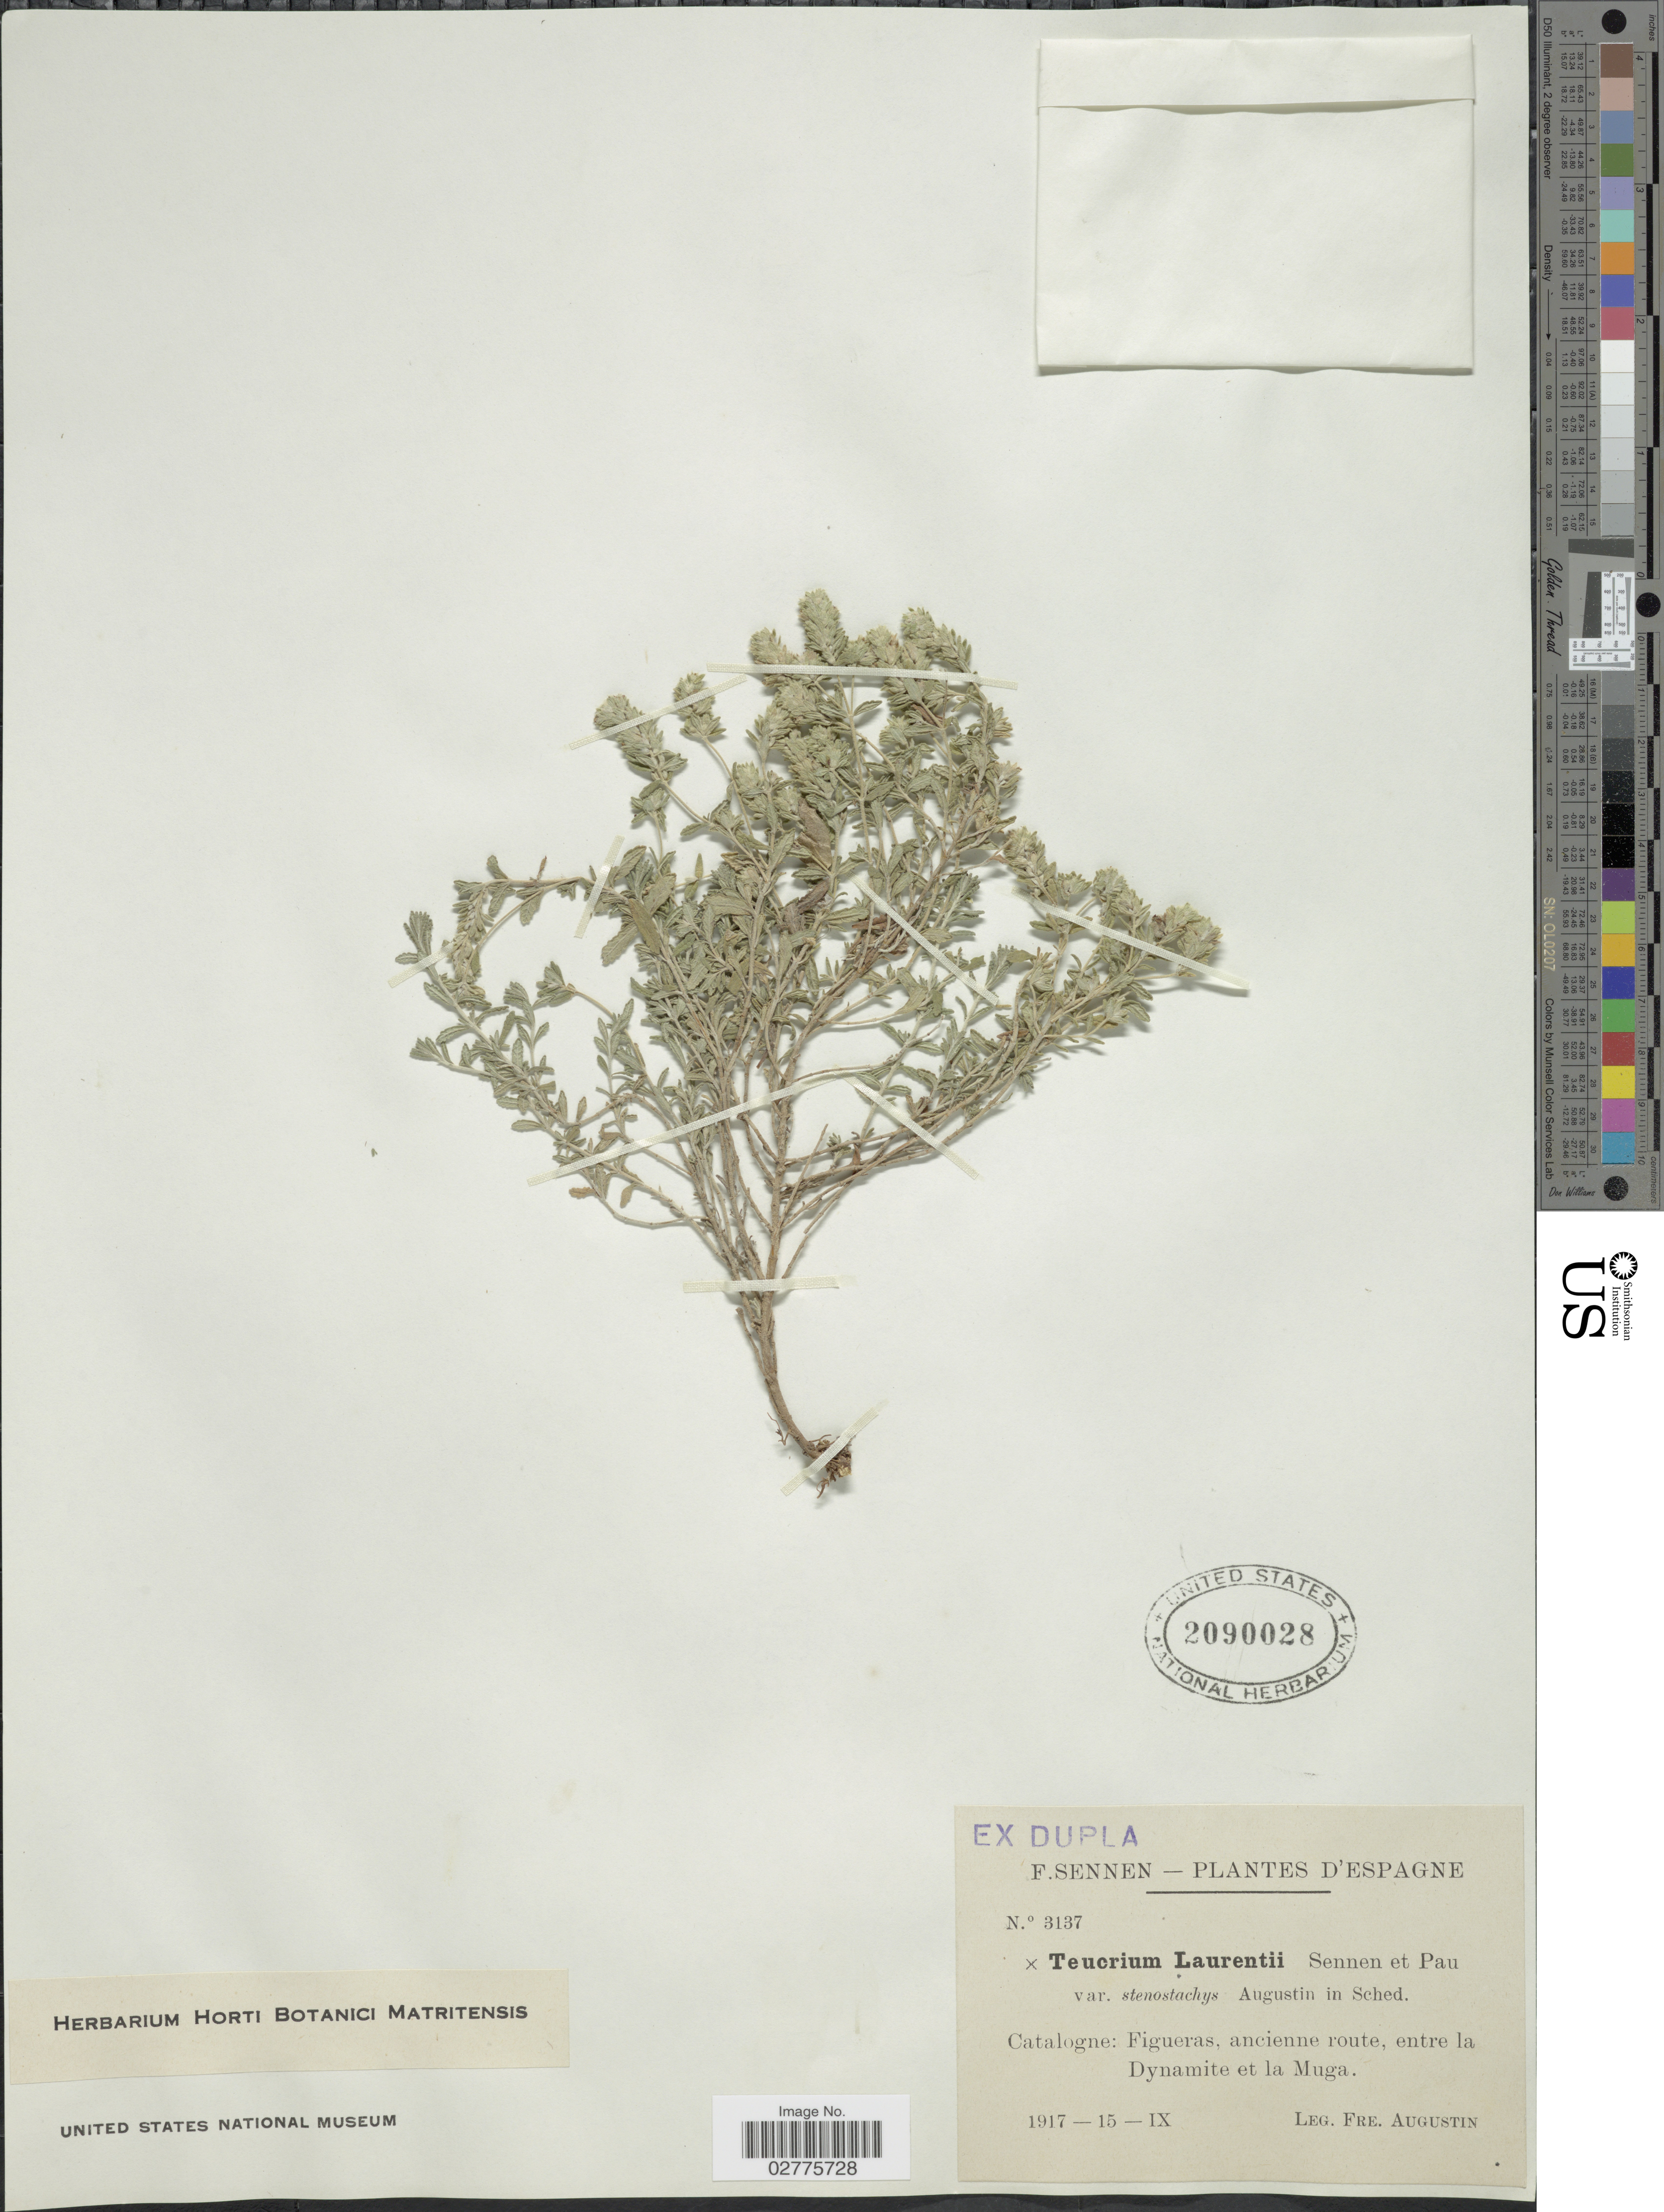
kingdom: Plantae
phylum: Tracheophyta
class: Magnoliopsida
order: Lamiales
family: Lamiaceae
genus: Teucrium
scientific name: Teucrium laurentii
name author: Sennen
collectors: F. Augustin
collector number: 3137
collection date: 1917-09-15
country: Spain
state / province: Catalunya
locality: Catalogne: Figueras, ancienne route, entre la Dynamite et la Muga.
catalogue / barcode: US 2090028